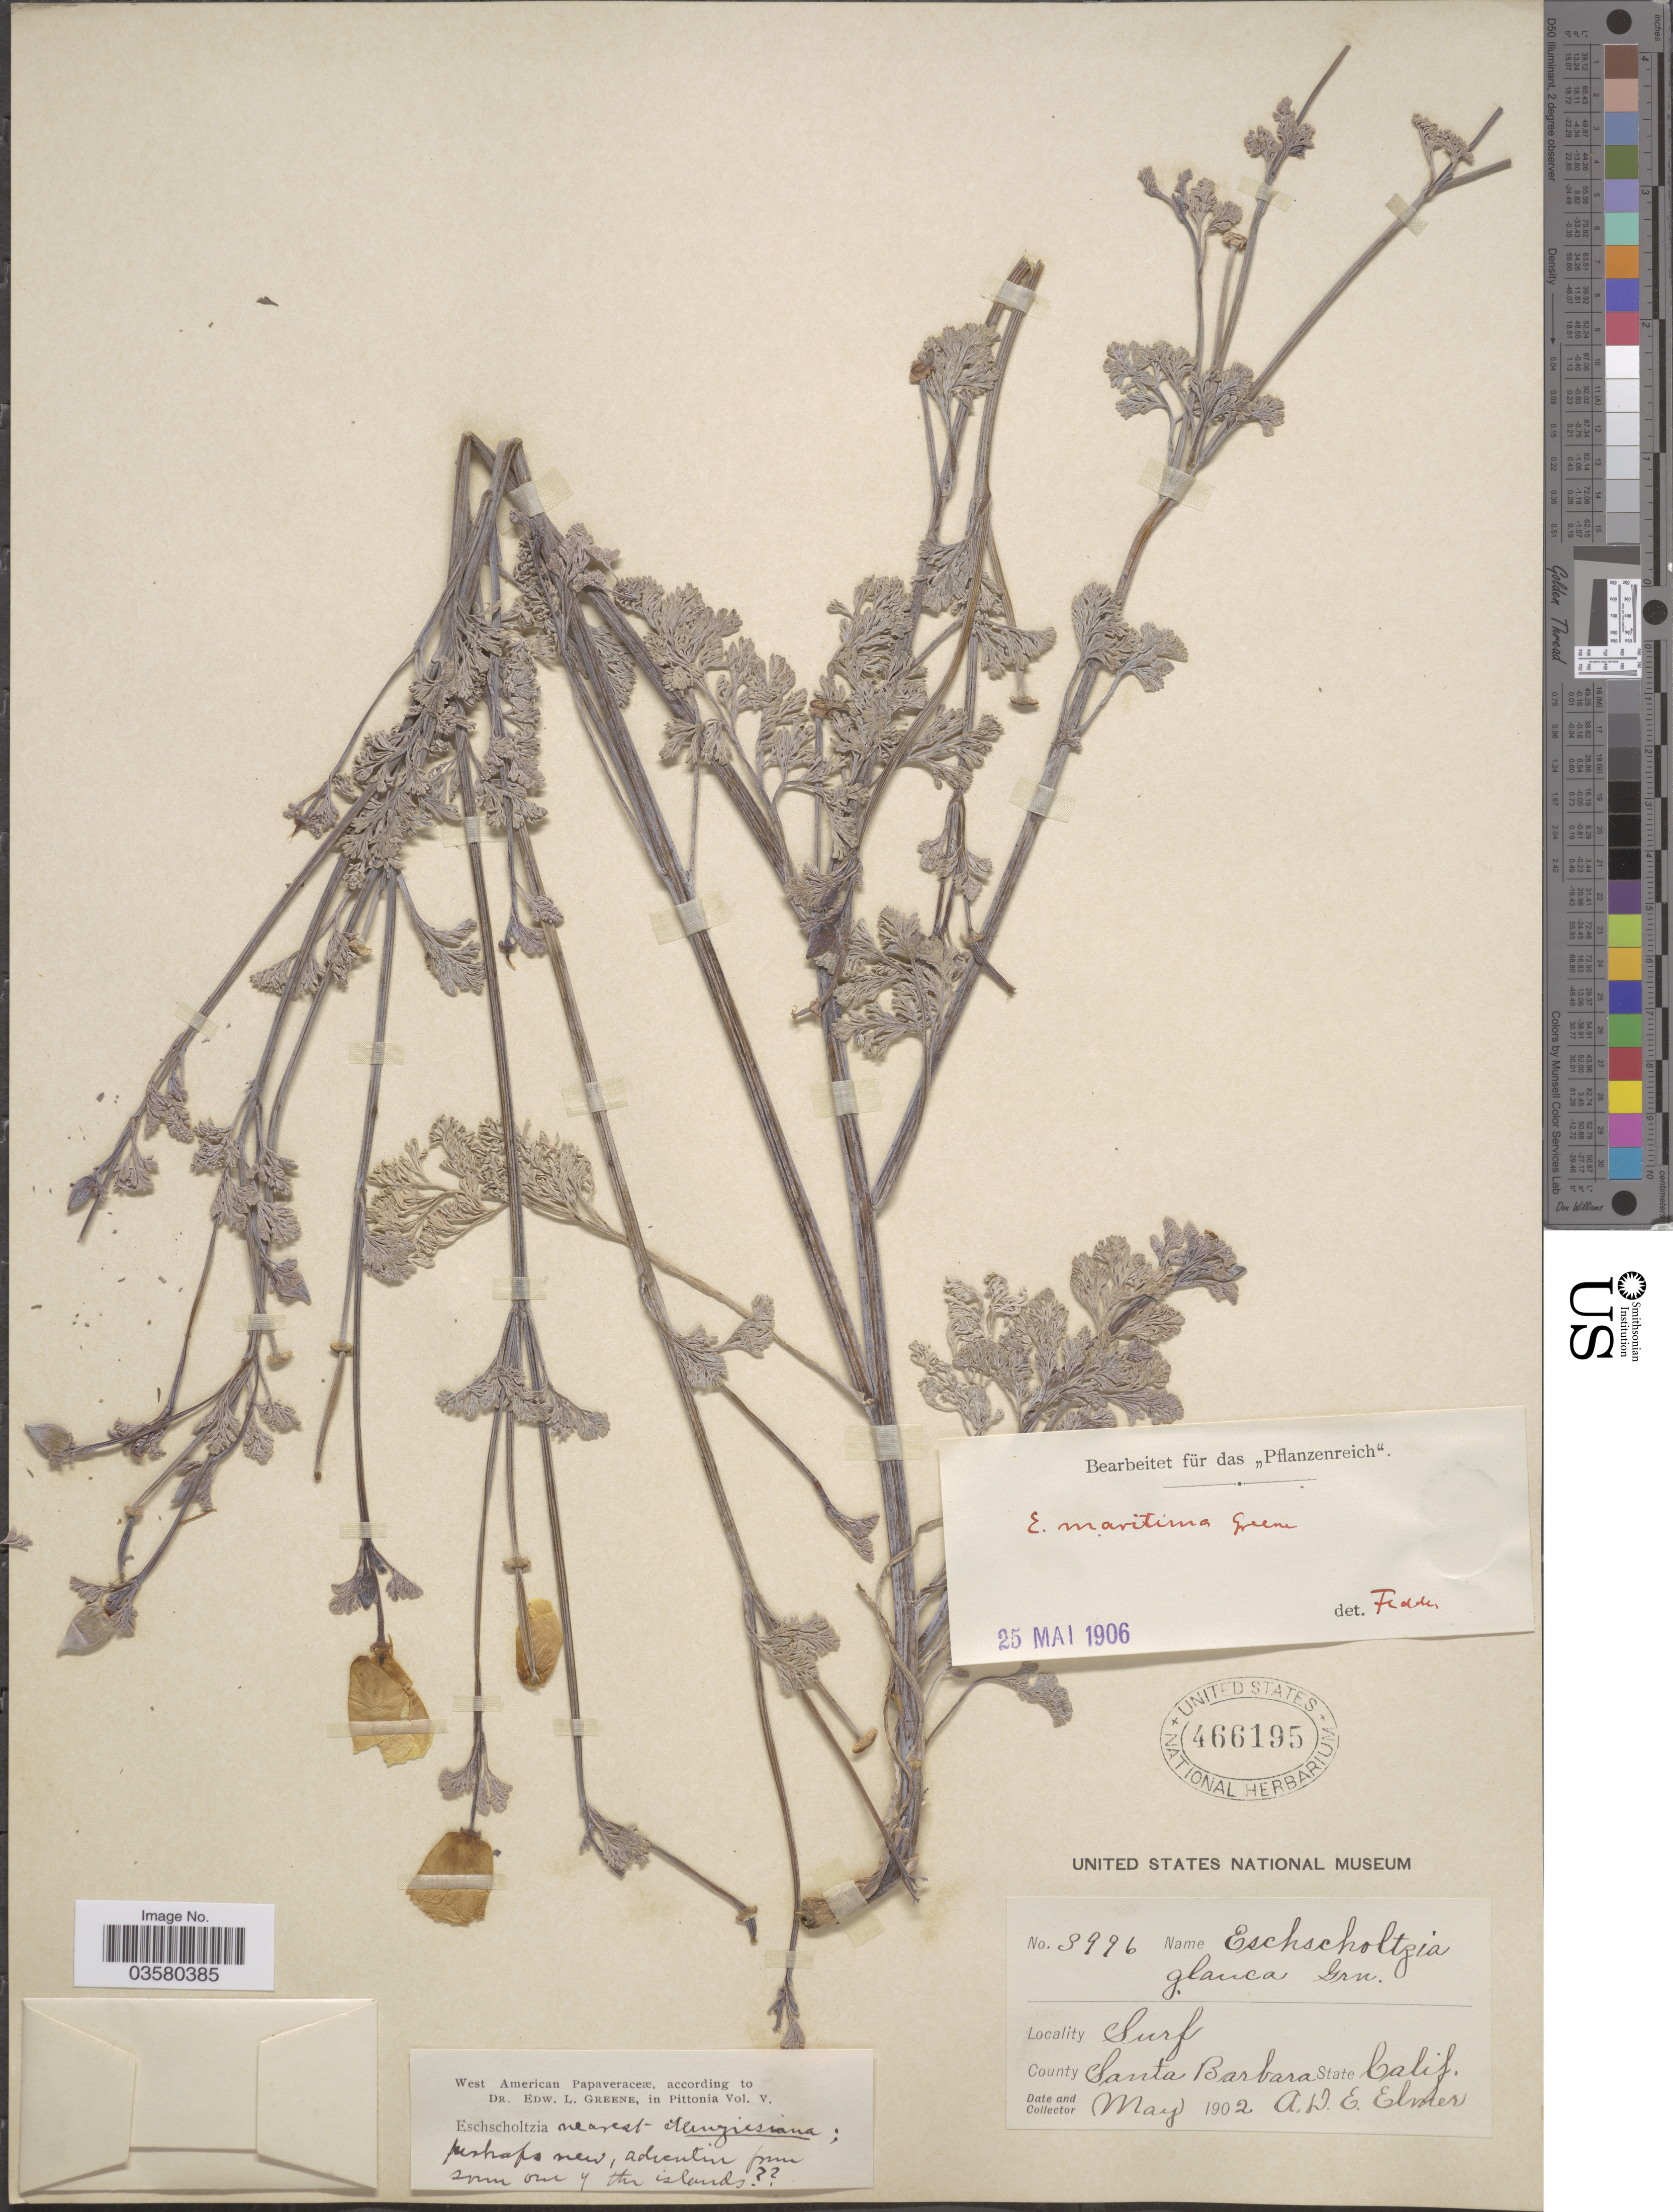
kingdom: Plantae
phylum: Tracheophyta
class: Magnoliopsida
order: Ranunculales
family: Papaveraceae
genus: Eschscholzia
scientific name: Eschscholzia californica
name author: Cham.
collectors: A. D. E. Elmer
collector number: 3996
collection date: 1902-05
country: United States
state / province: California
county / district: Santa Barbara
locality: Surf. County Santa Barbara.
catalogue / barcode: US 466195